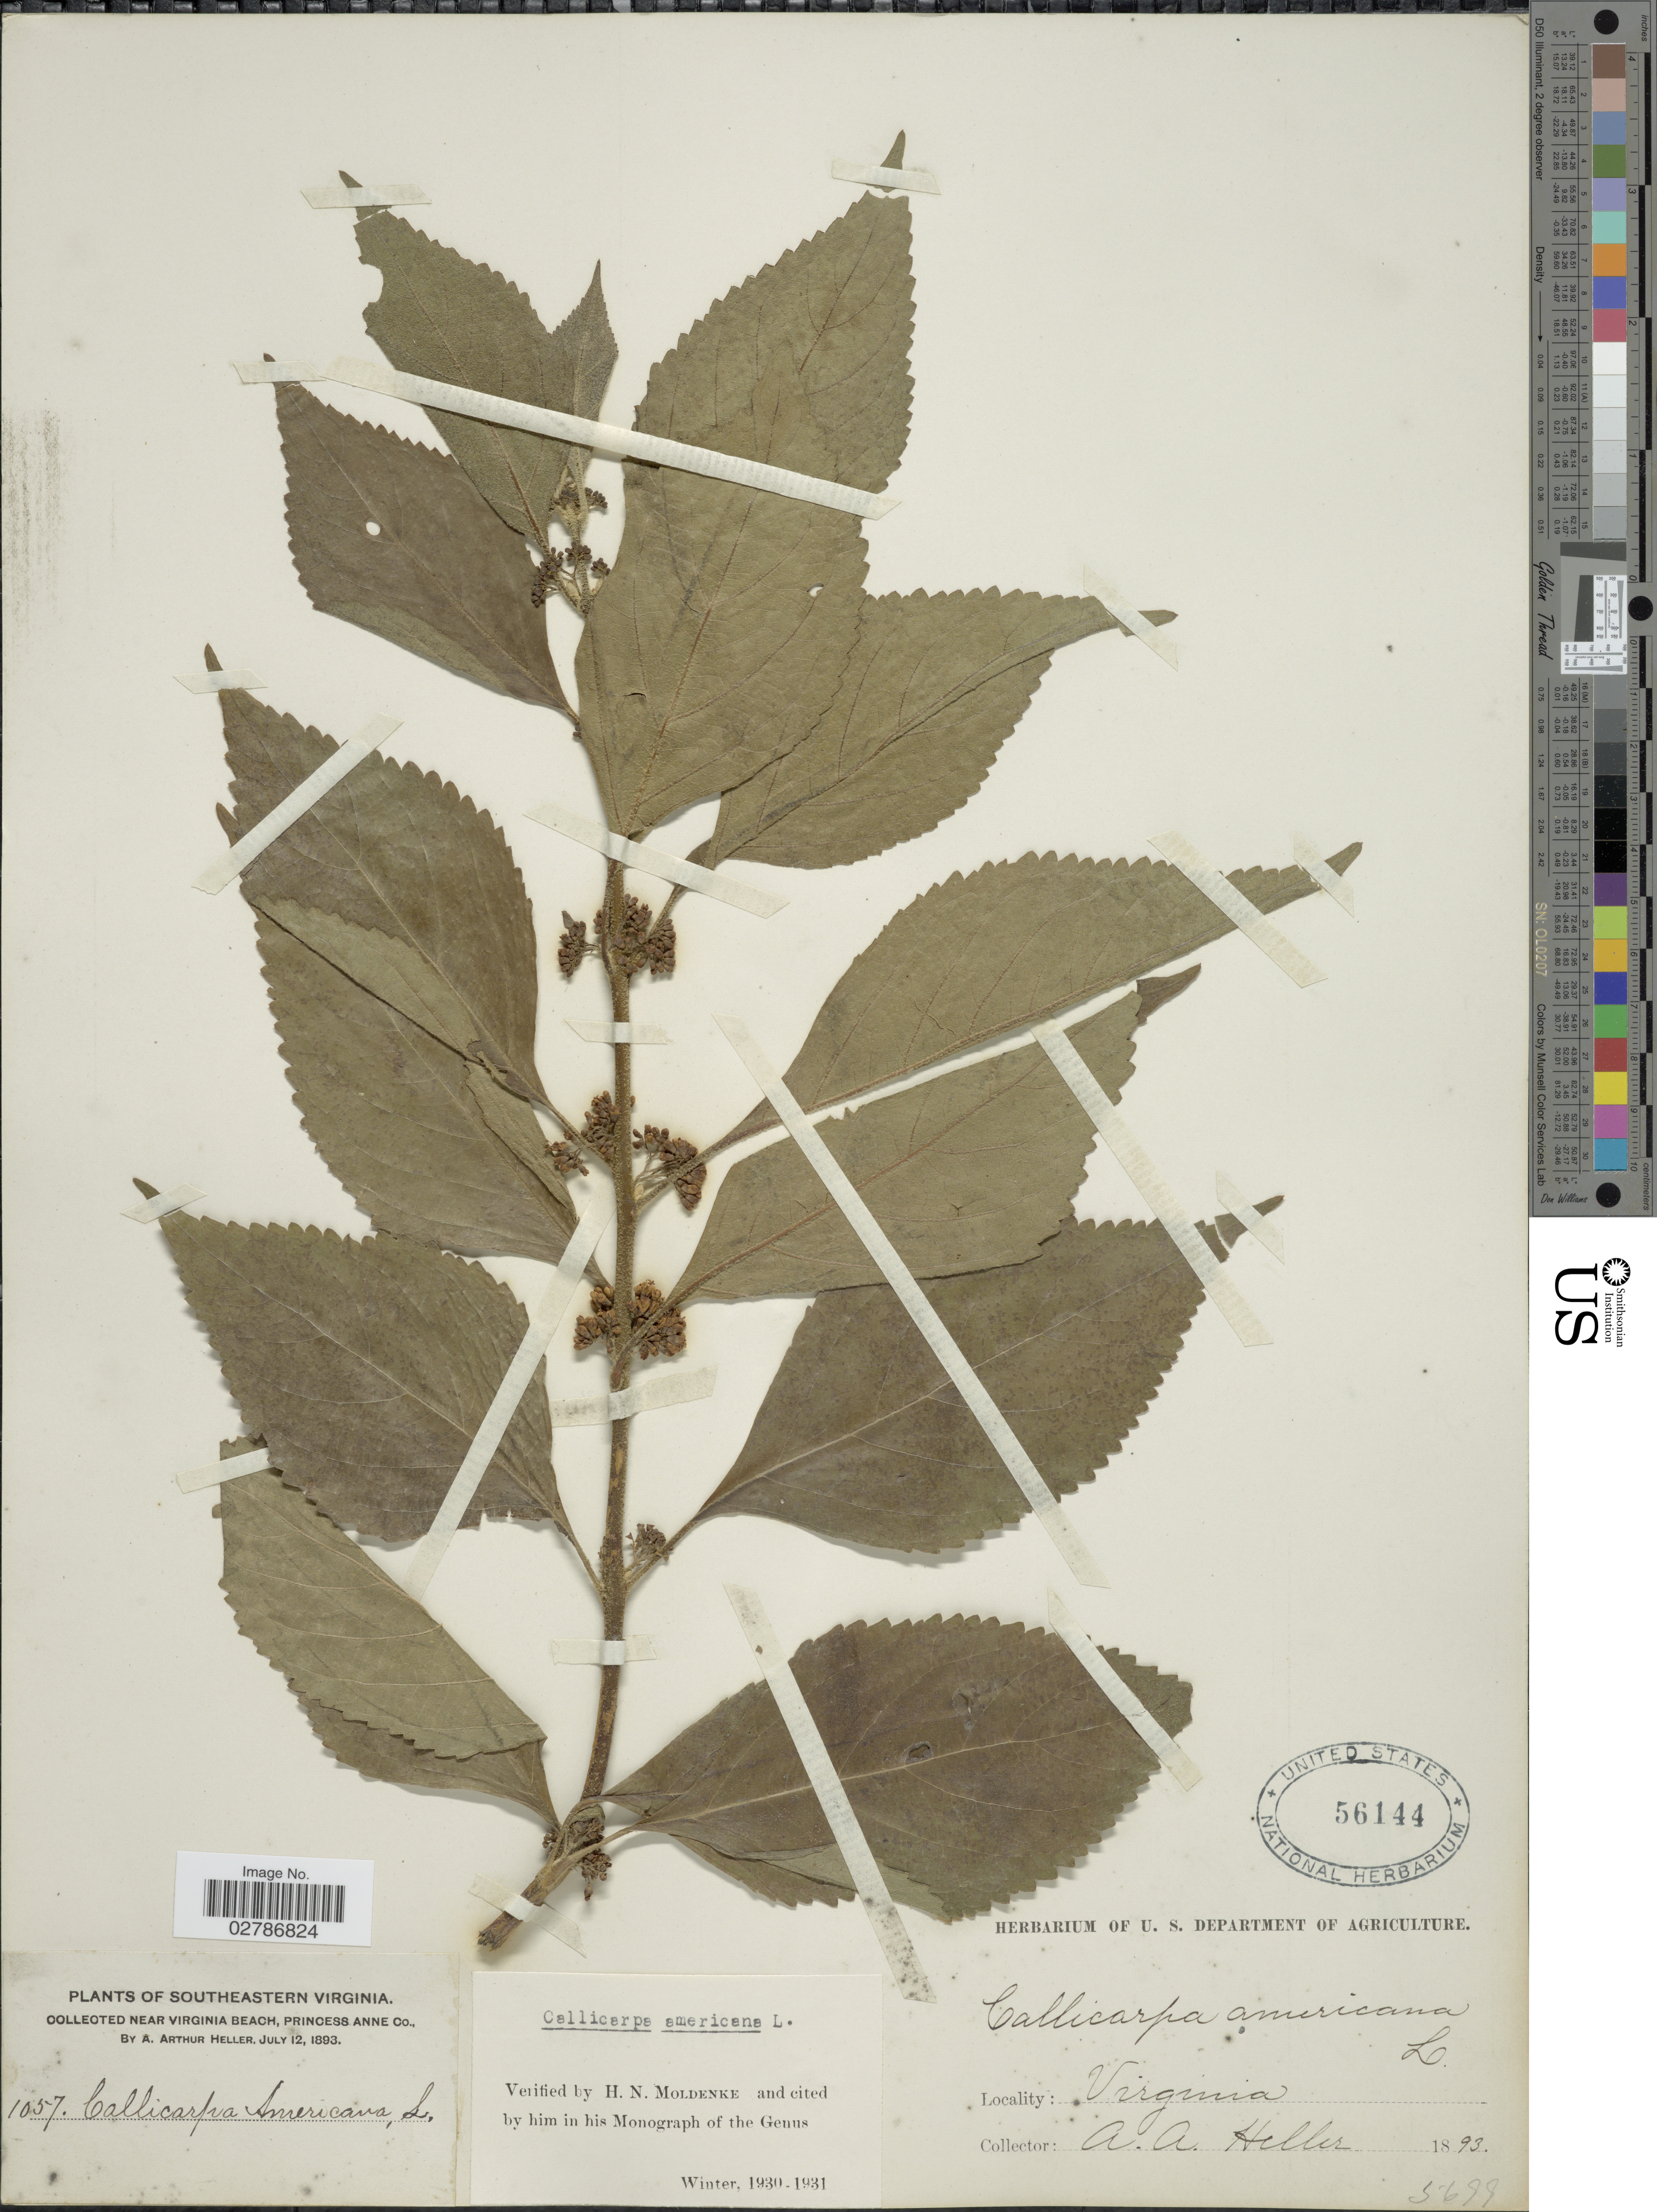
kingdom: Plantae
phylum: Tracheophyta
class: Magnoliopsida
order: Lamiales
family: Lamiaceae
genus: Callicarpa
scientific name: Callicarpa americana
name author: L.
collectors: A. A. Heller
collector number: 1057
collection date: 1893-07-12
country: United States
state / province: Virginia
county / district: City of Virginia Beach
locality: Near Virginia Beach, Princess Anne (=historic county name) Co.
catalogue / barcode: US 56144